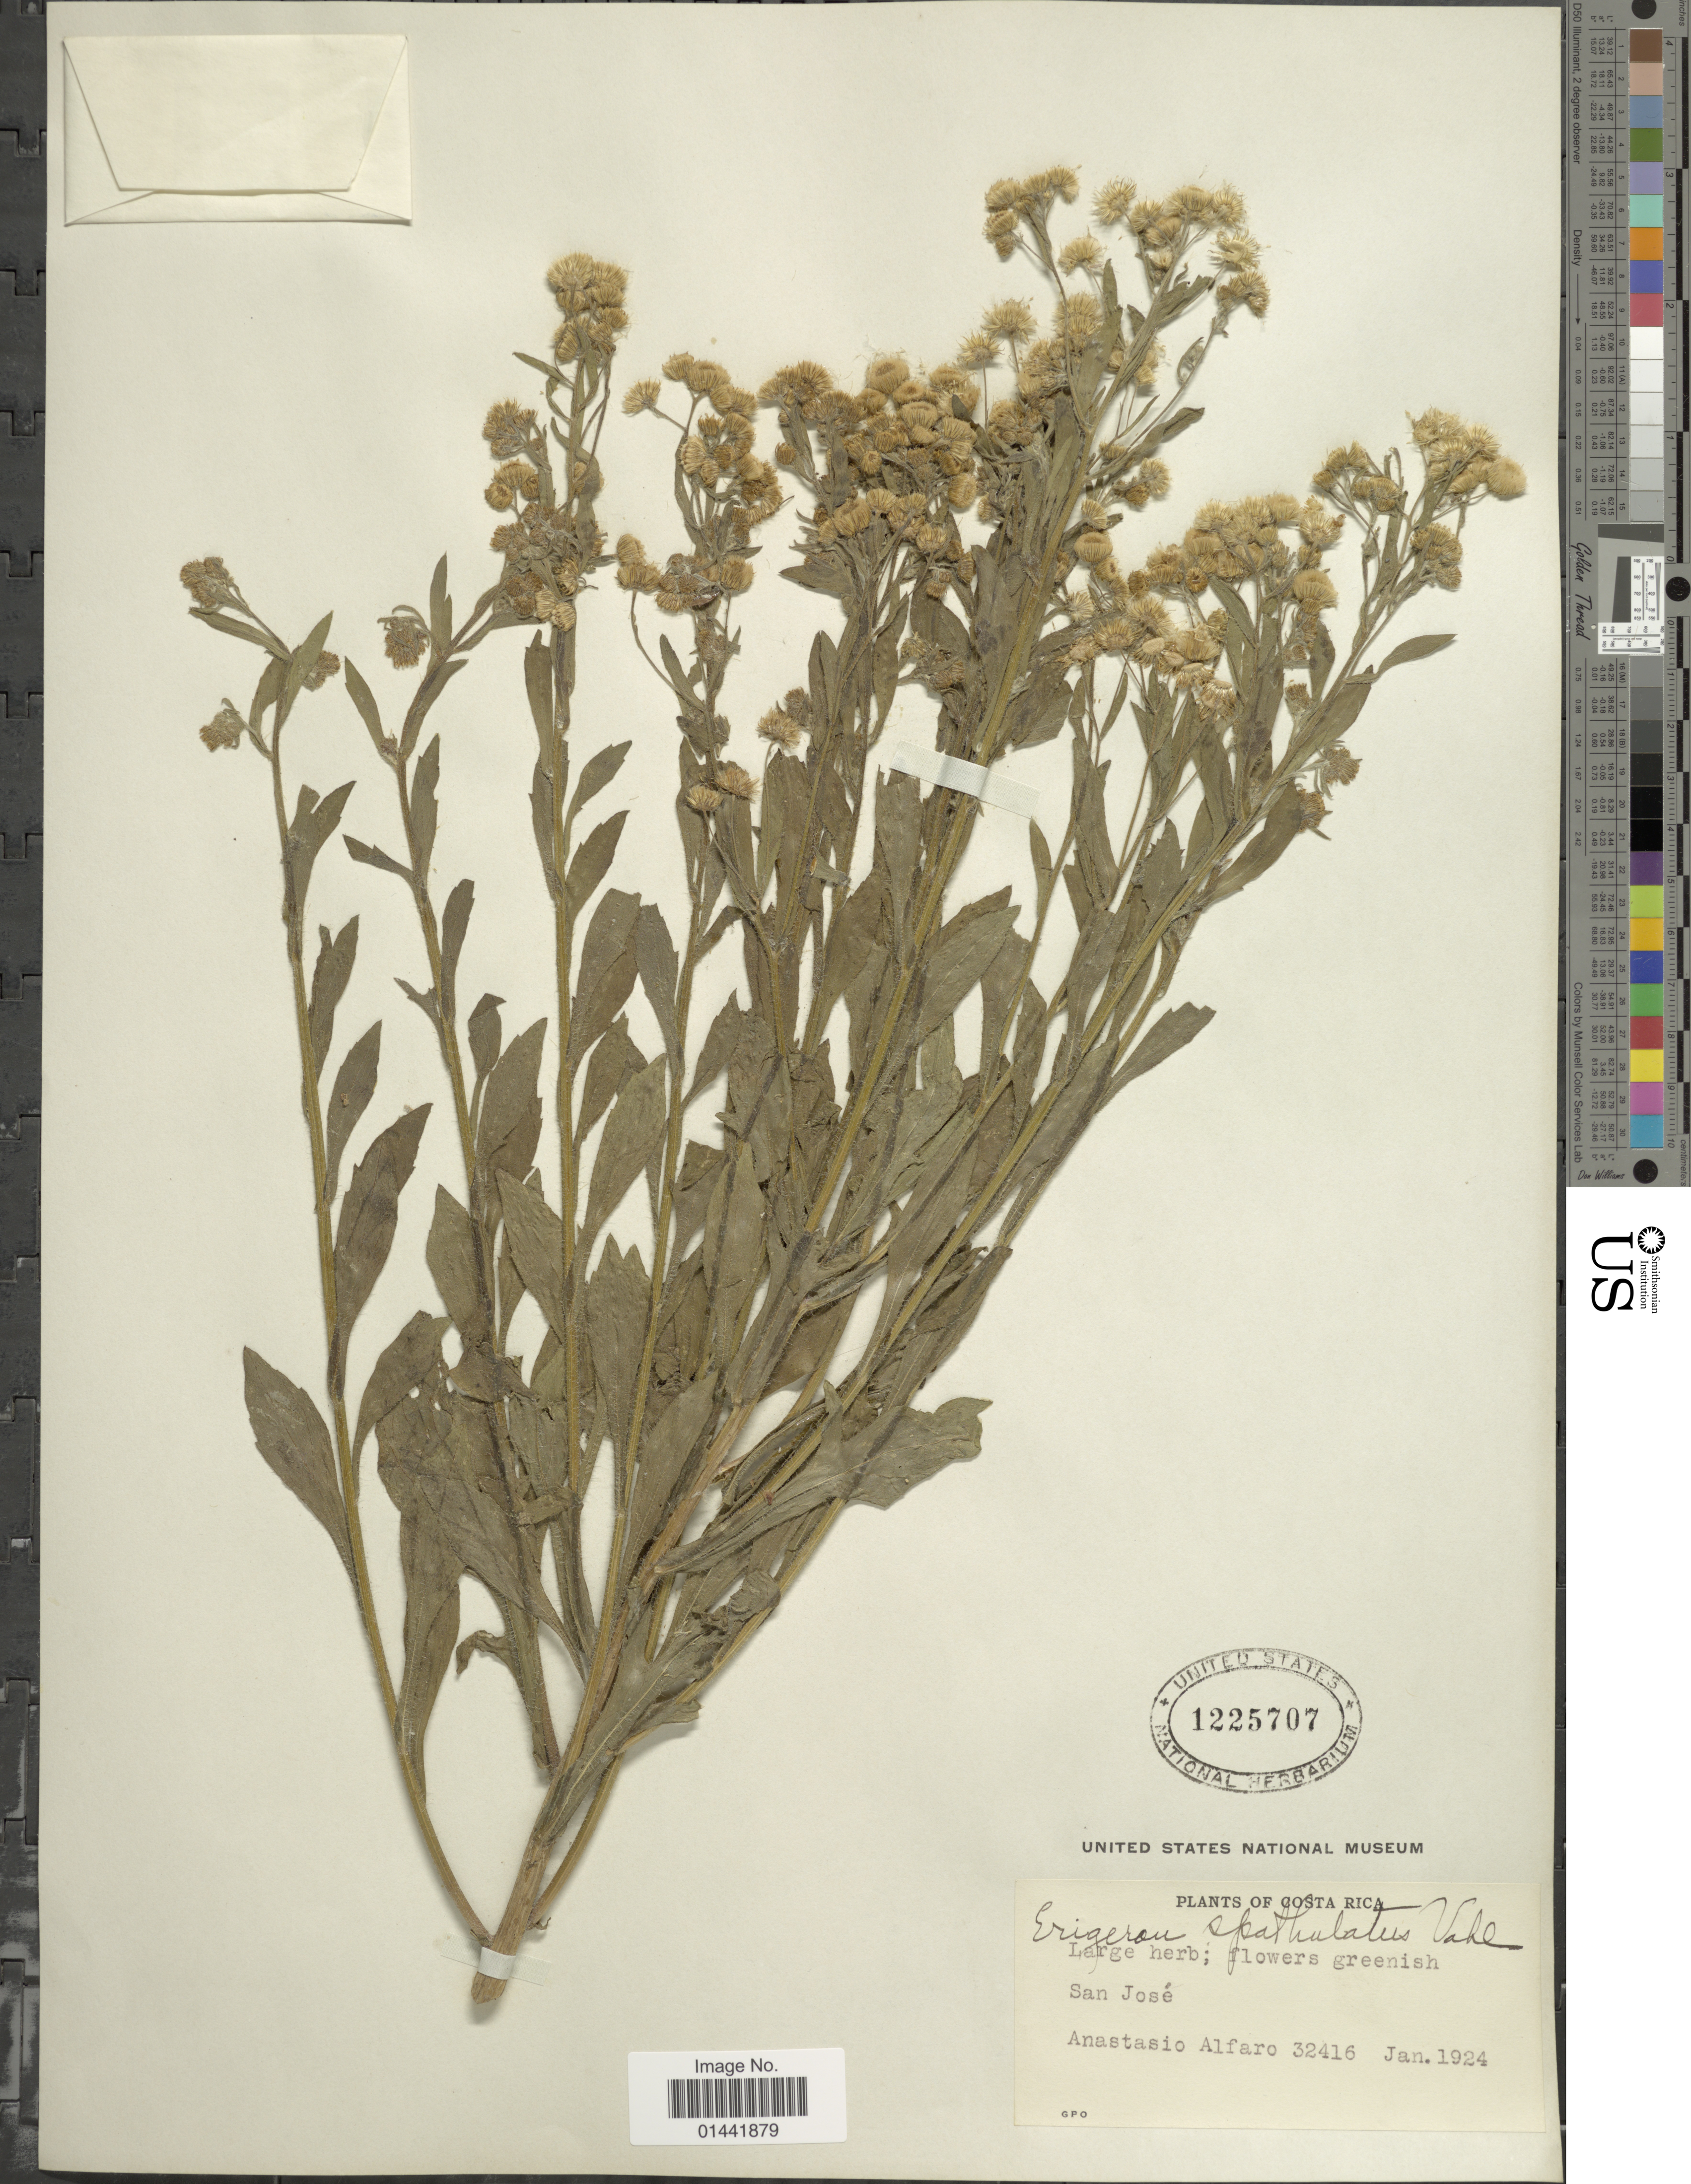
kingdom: Plantae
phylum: Tracheophyta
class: Magnoliopsida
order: Asterales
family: Asteraceae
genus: Erigeron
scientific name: Erigeron spathulatus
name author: Vahl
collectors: A. Alfaro Gonzalez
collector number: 32416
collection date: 1924-01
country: Costa Rica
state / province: San José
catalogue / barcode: US 1225707